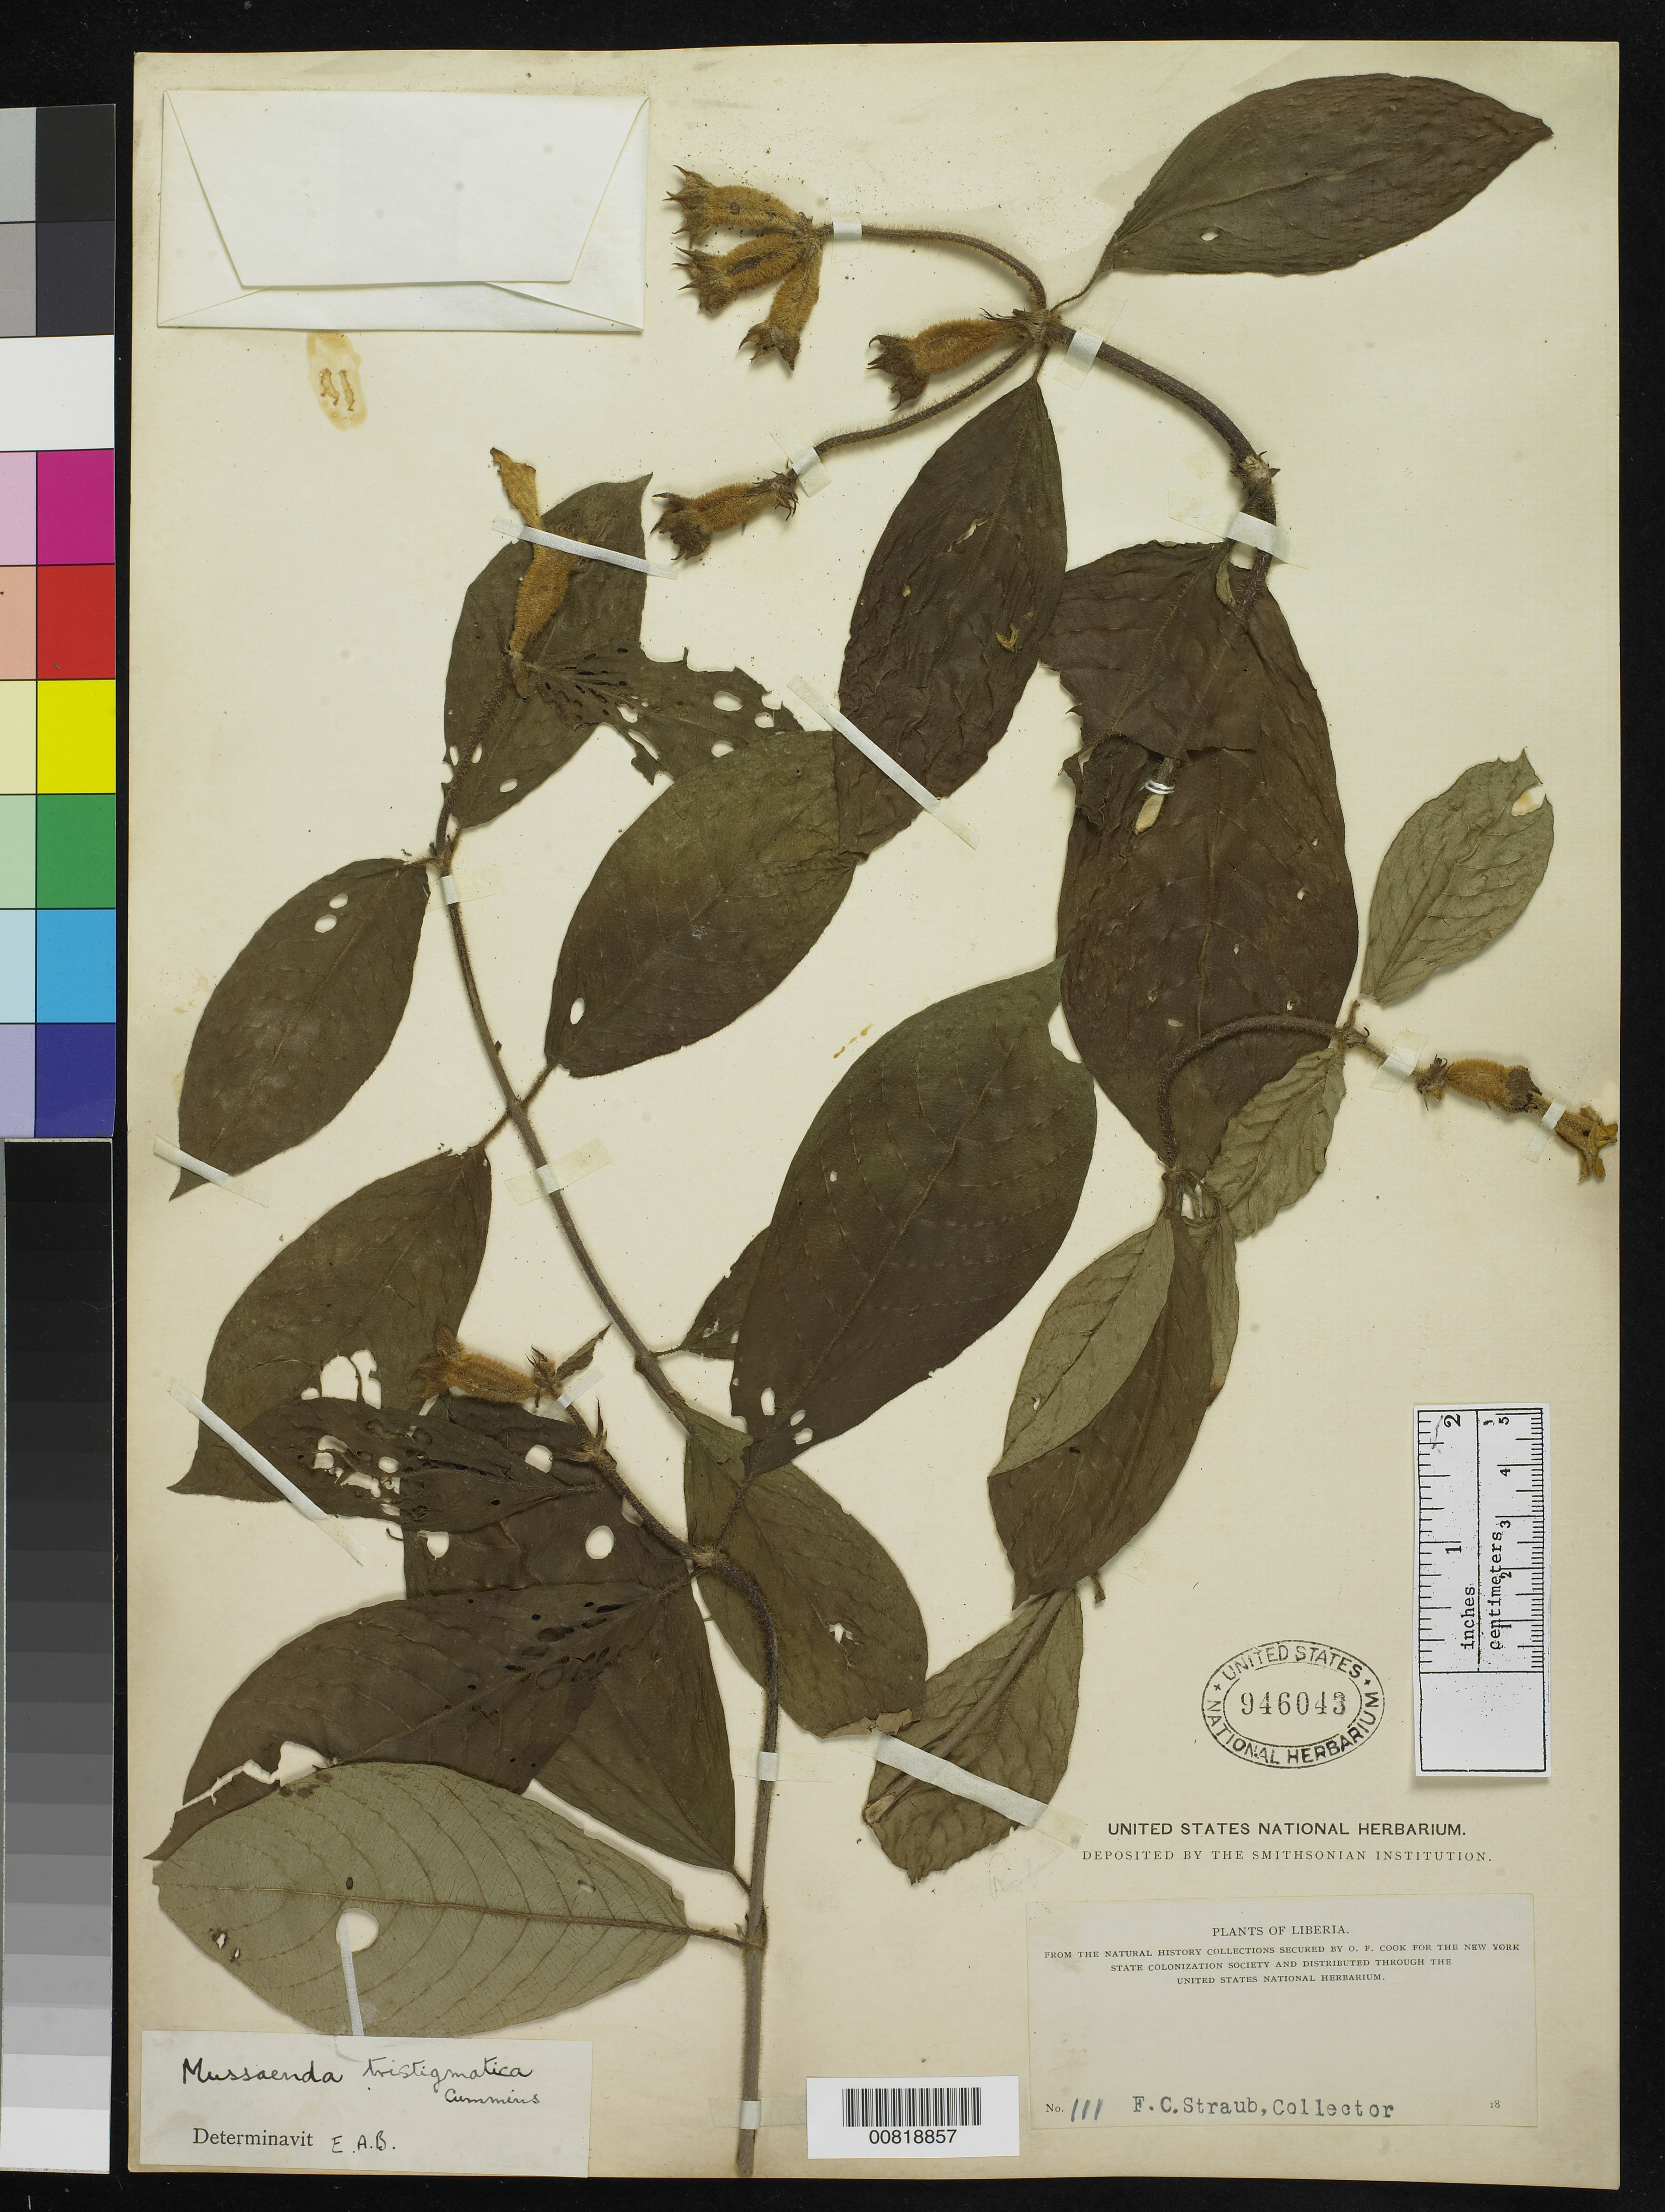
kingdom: Plantae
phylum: Tracheophyta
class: Magnoliopsida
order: Gentianales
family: Rubiaceae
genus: Mussaenda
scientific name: Mussaenda tristigmatica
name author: Cumm.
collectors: F. Straub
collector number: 111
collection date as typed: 18--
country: Liberia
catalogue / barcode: US 946043